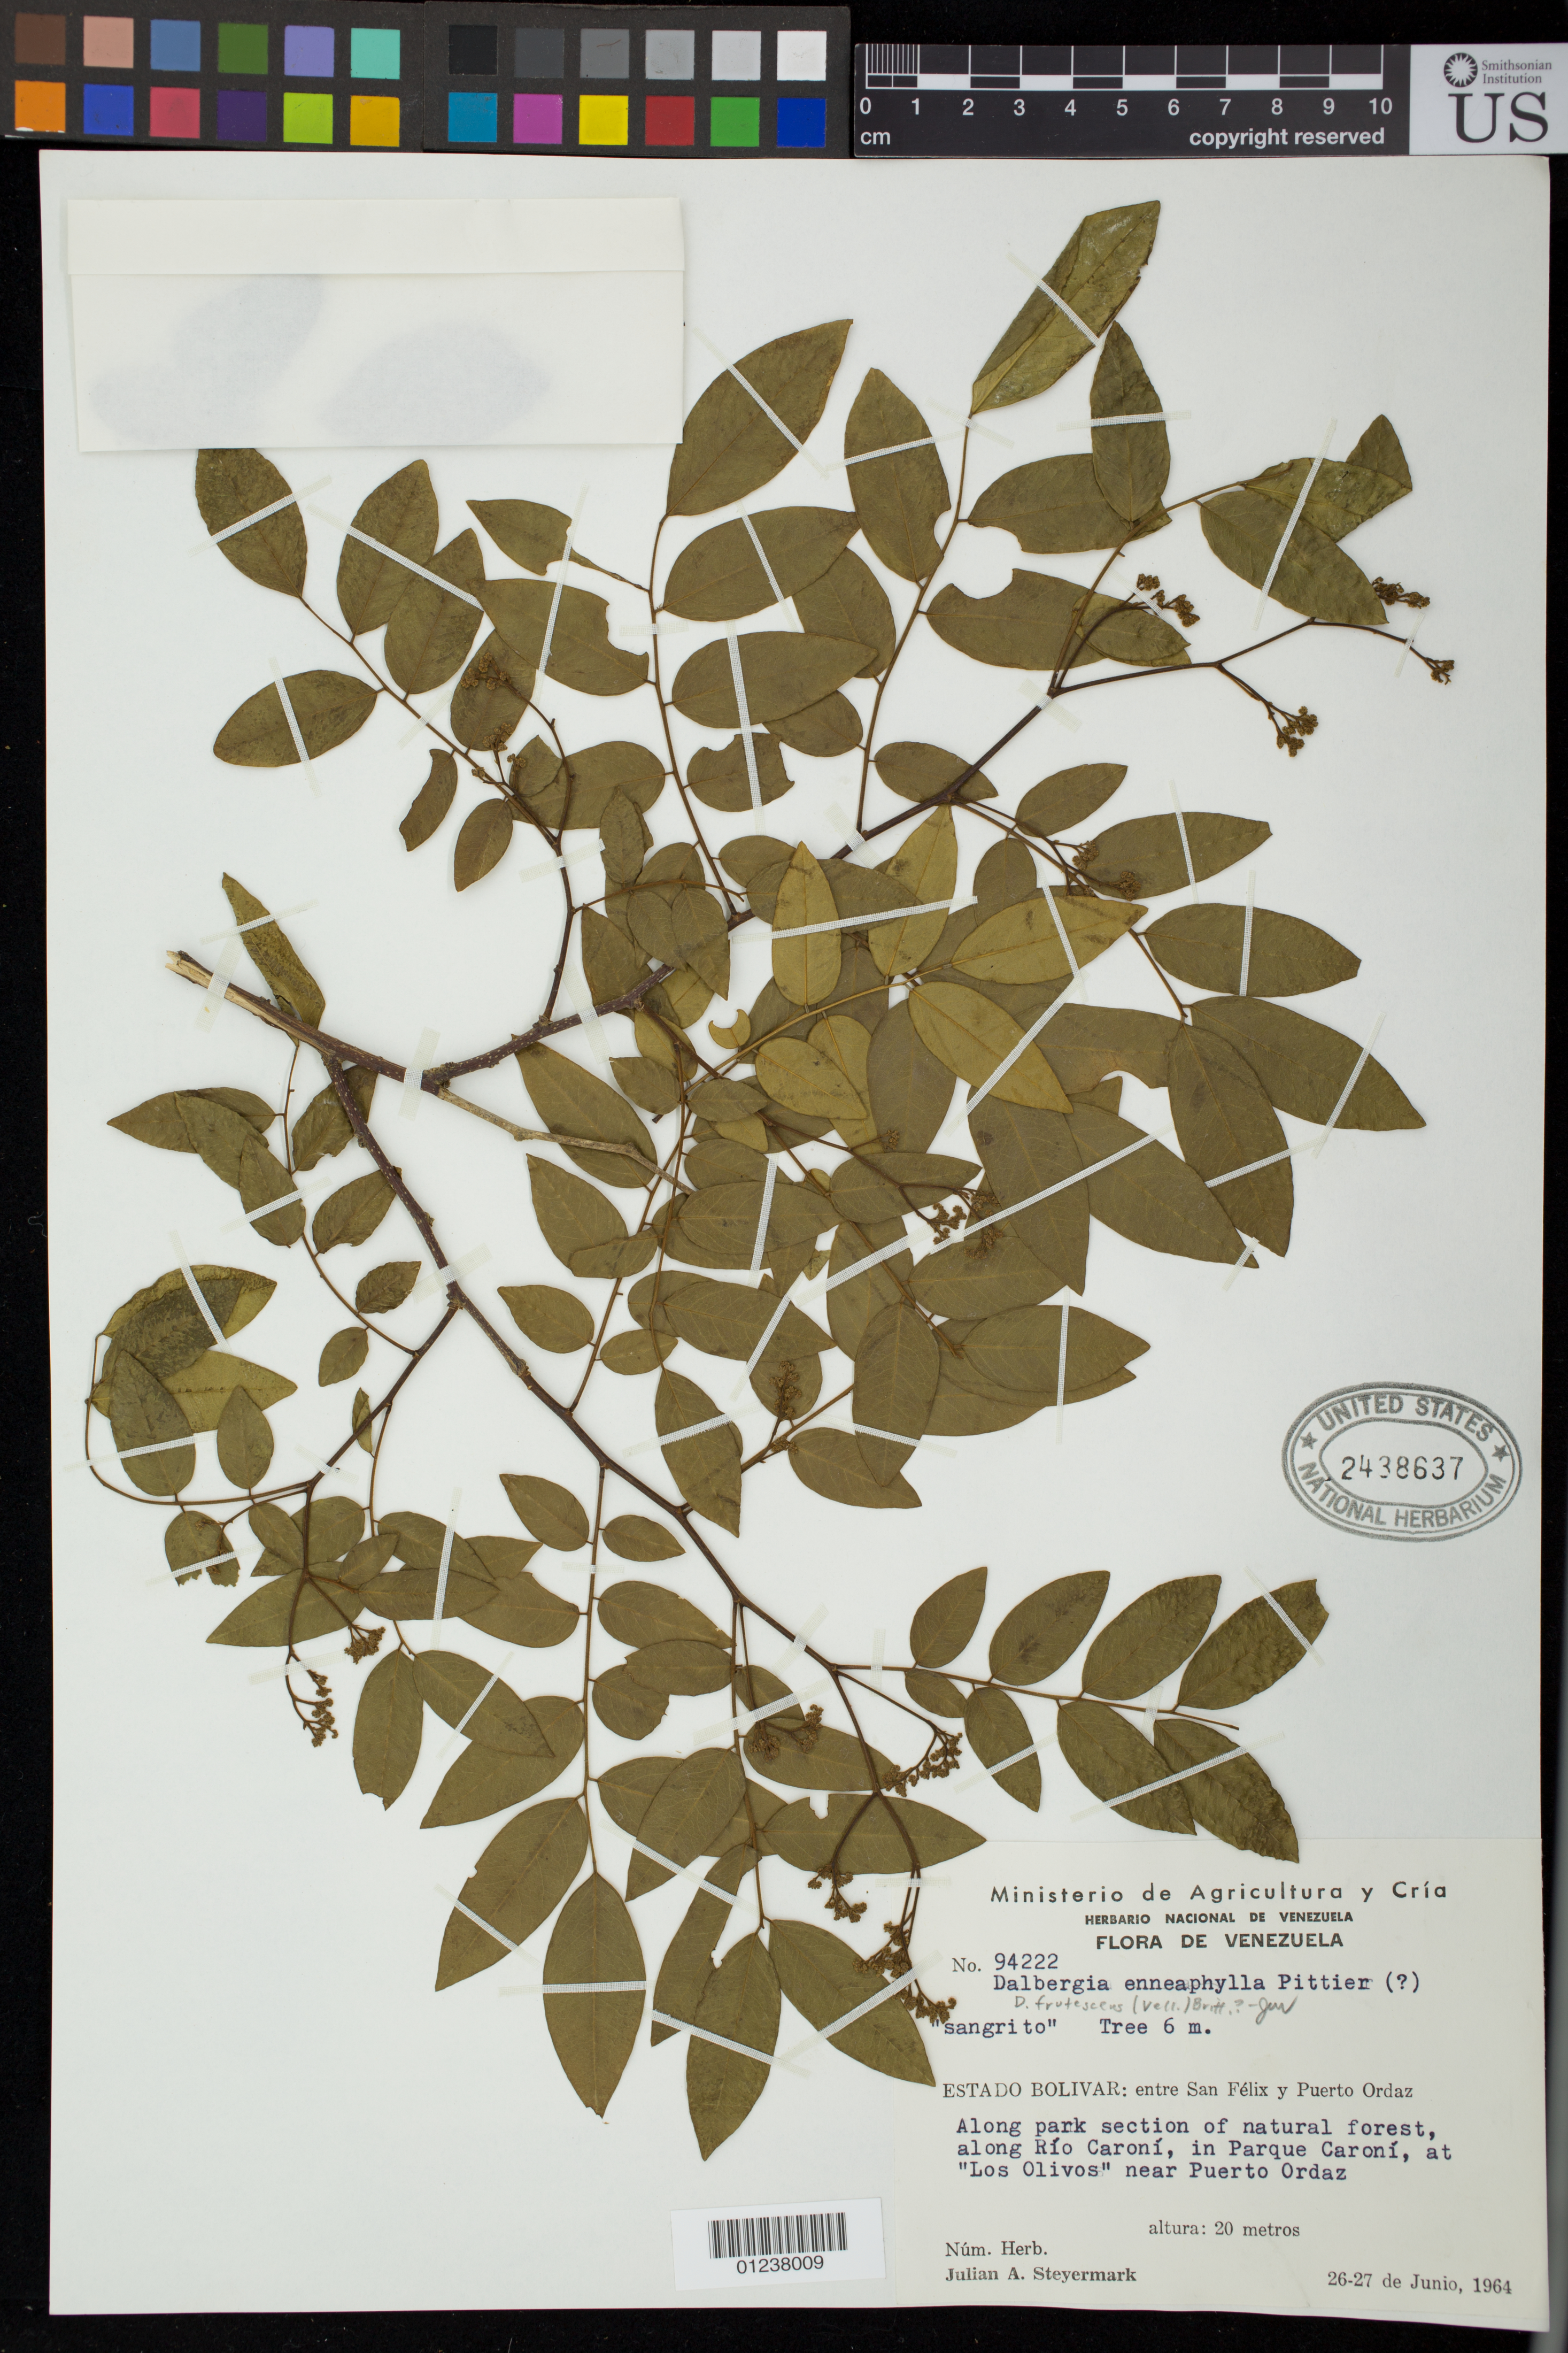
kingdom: Plantae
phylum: Tracheophyta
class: Magnoliopsida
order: Fabales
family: Fabaceae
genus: Dalbergia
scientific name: Dalbergia frutescens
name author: (Vell.) Britton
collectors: J. Steyermark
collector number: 94222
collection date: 1964-06-26/1964-06-27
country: Venezuela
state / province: Bolivar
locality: Entre San Felix y Puerto Ordaz.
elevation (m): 20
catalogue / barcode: US 2438637